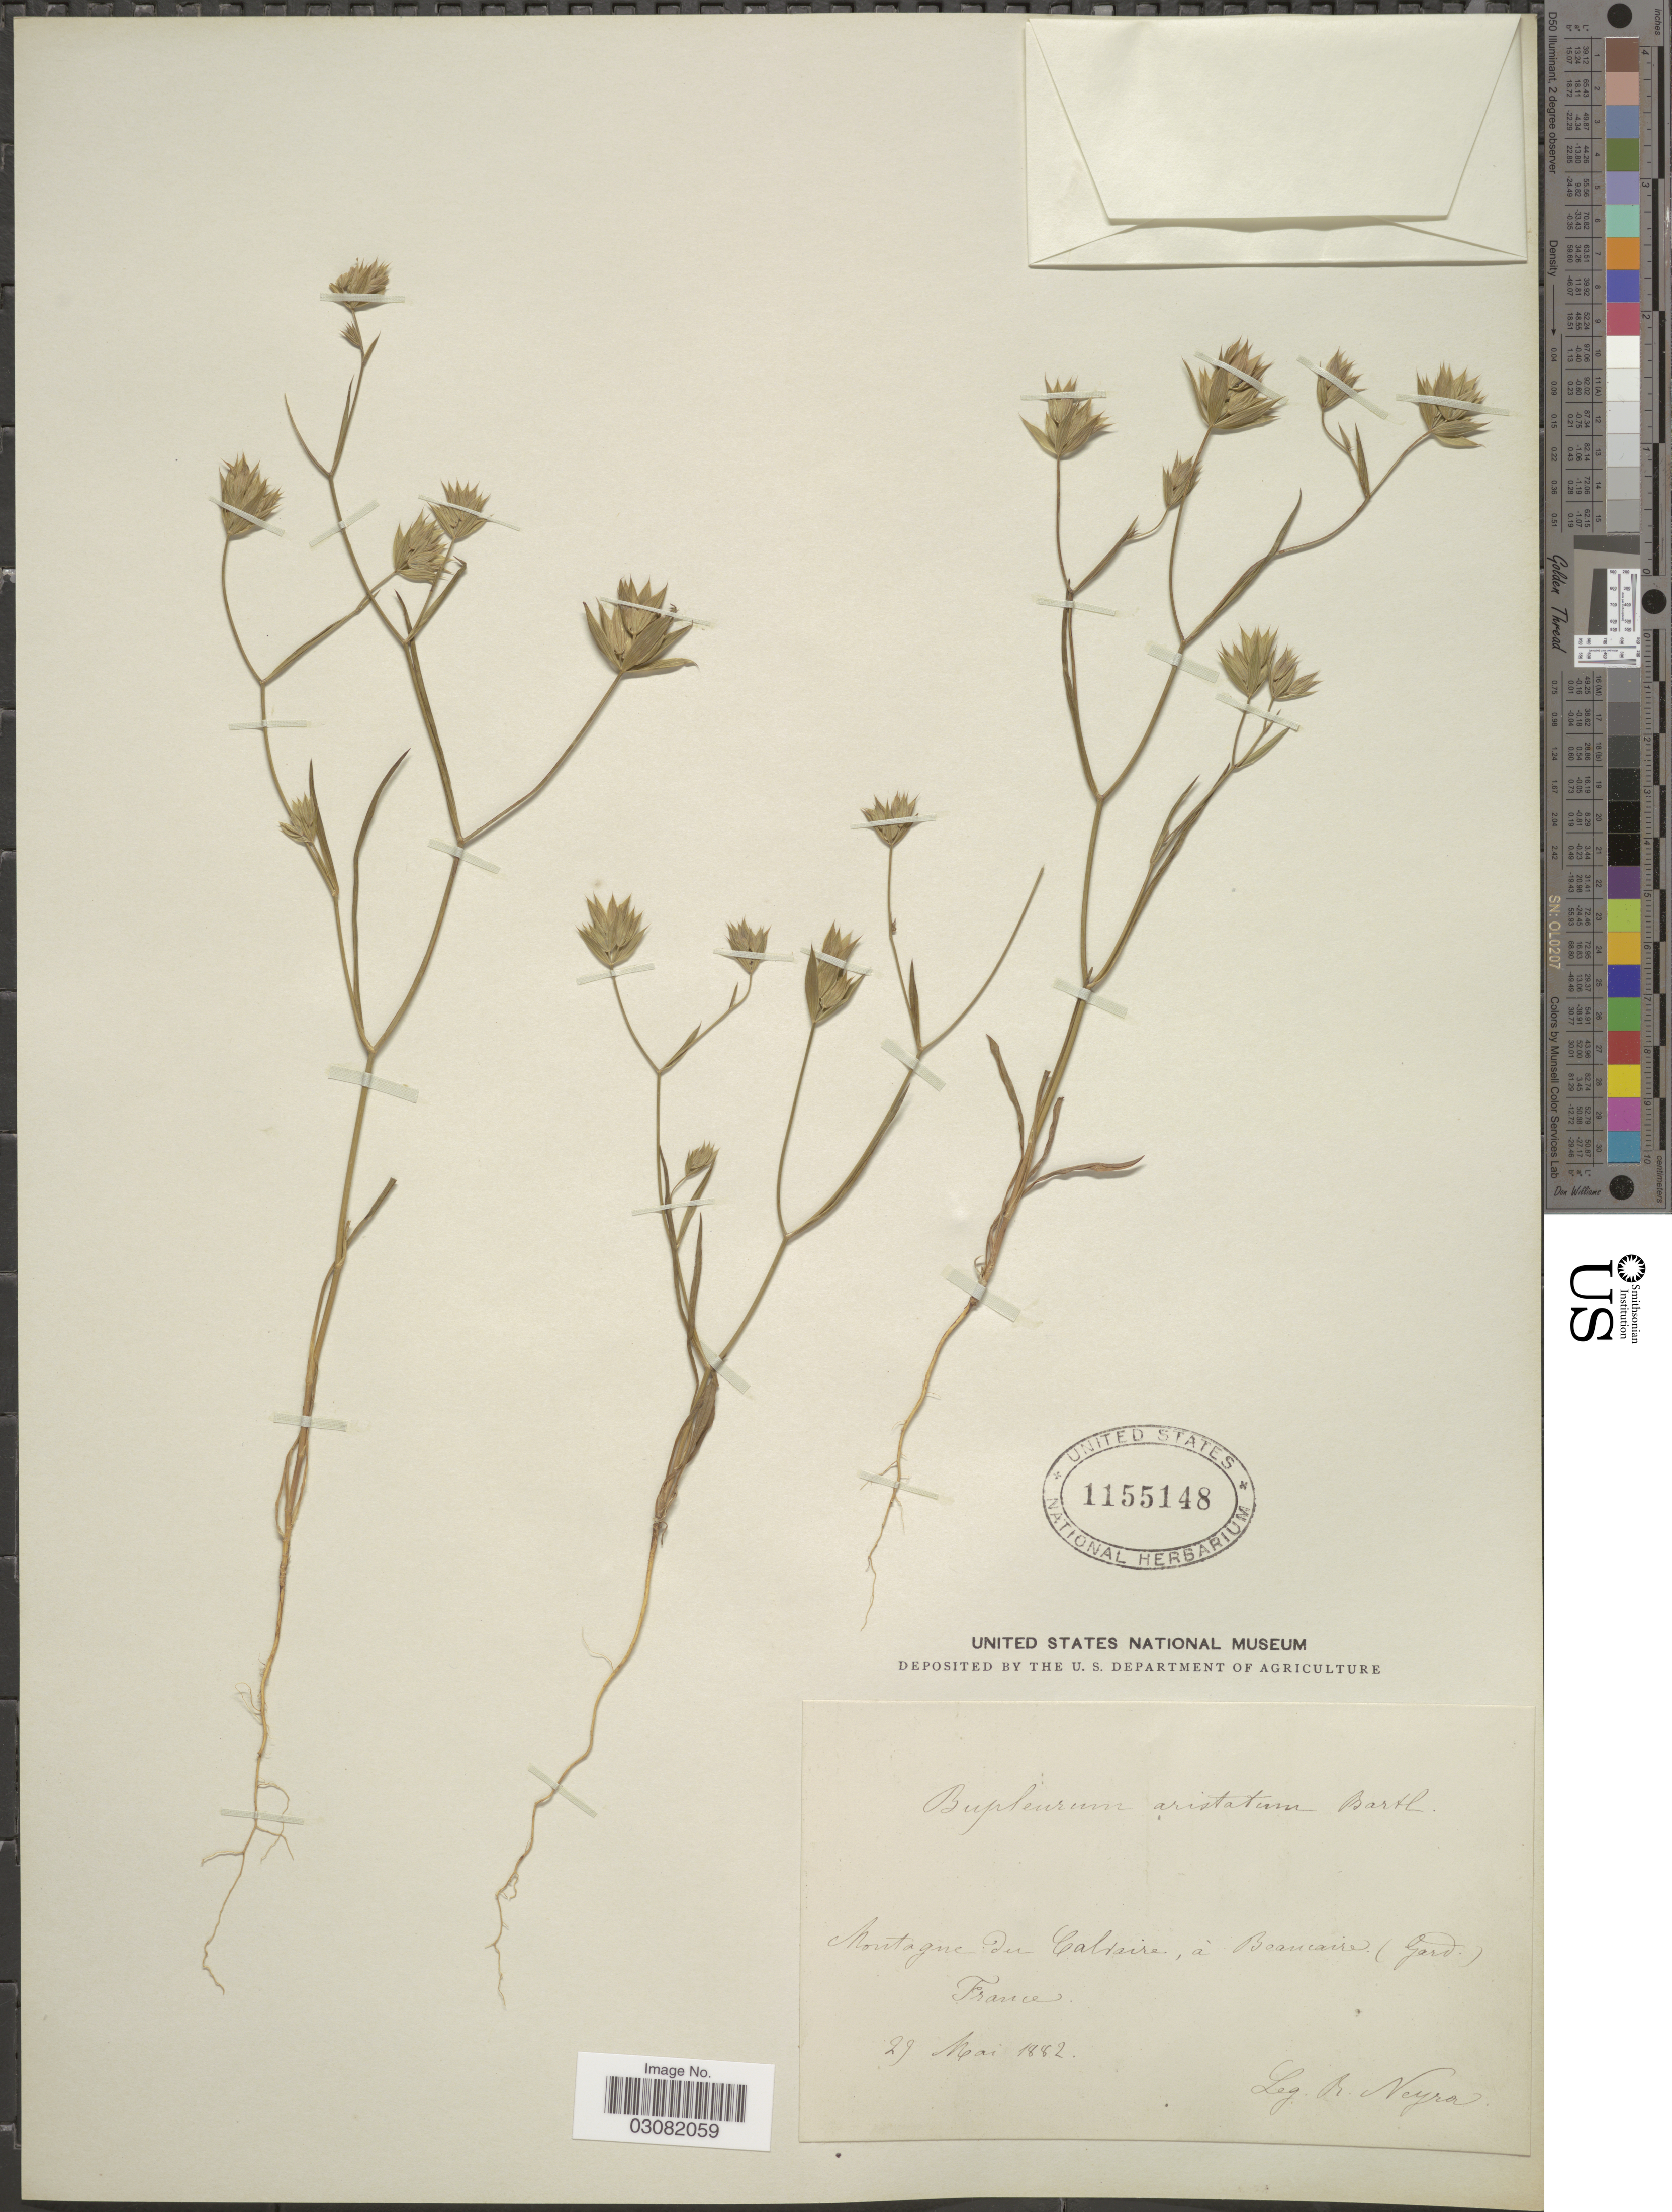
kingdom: Plantae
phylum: Tracheophyta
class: Magnoliopsida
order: Apiales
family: Apiaceae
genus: Bupleurum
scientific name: Bupleurum veronense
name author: Turra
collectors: R. Neyra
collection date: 1882-05-29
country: France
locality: Montagne du Calvaira, á Beancarie (Gord.).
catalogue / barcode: US 1155148